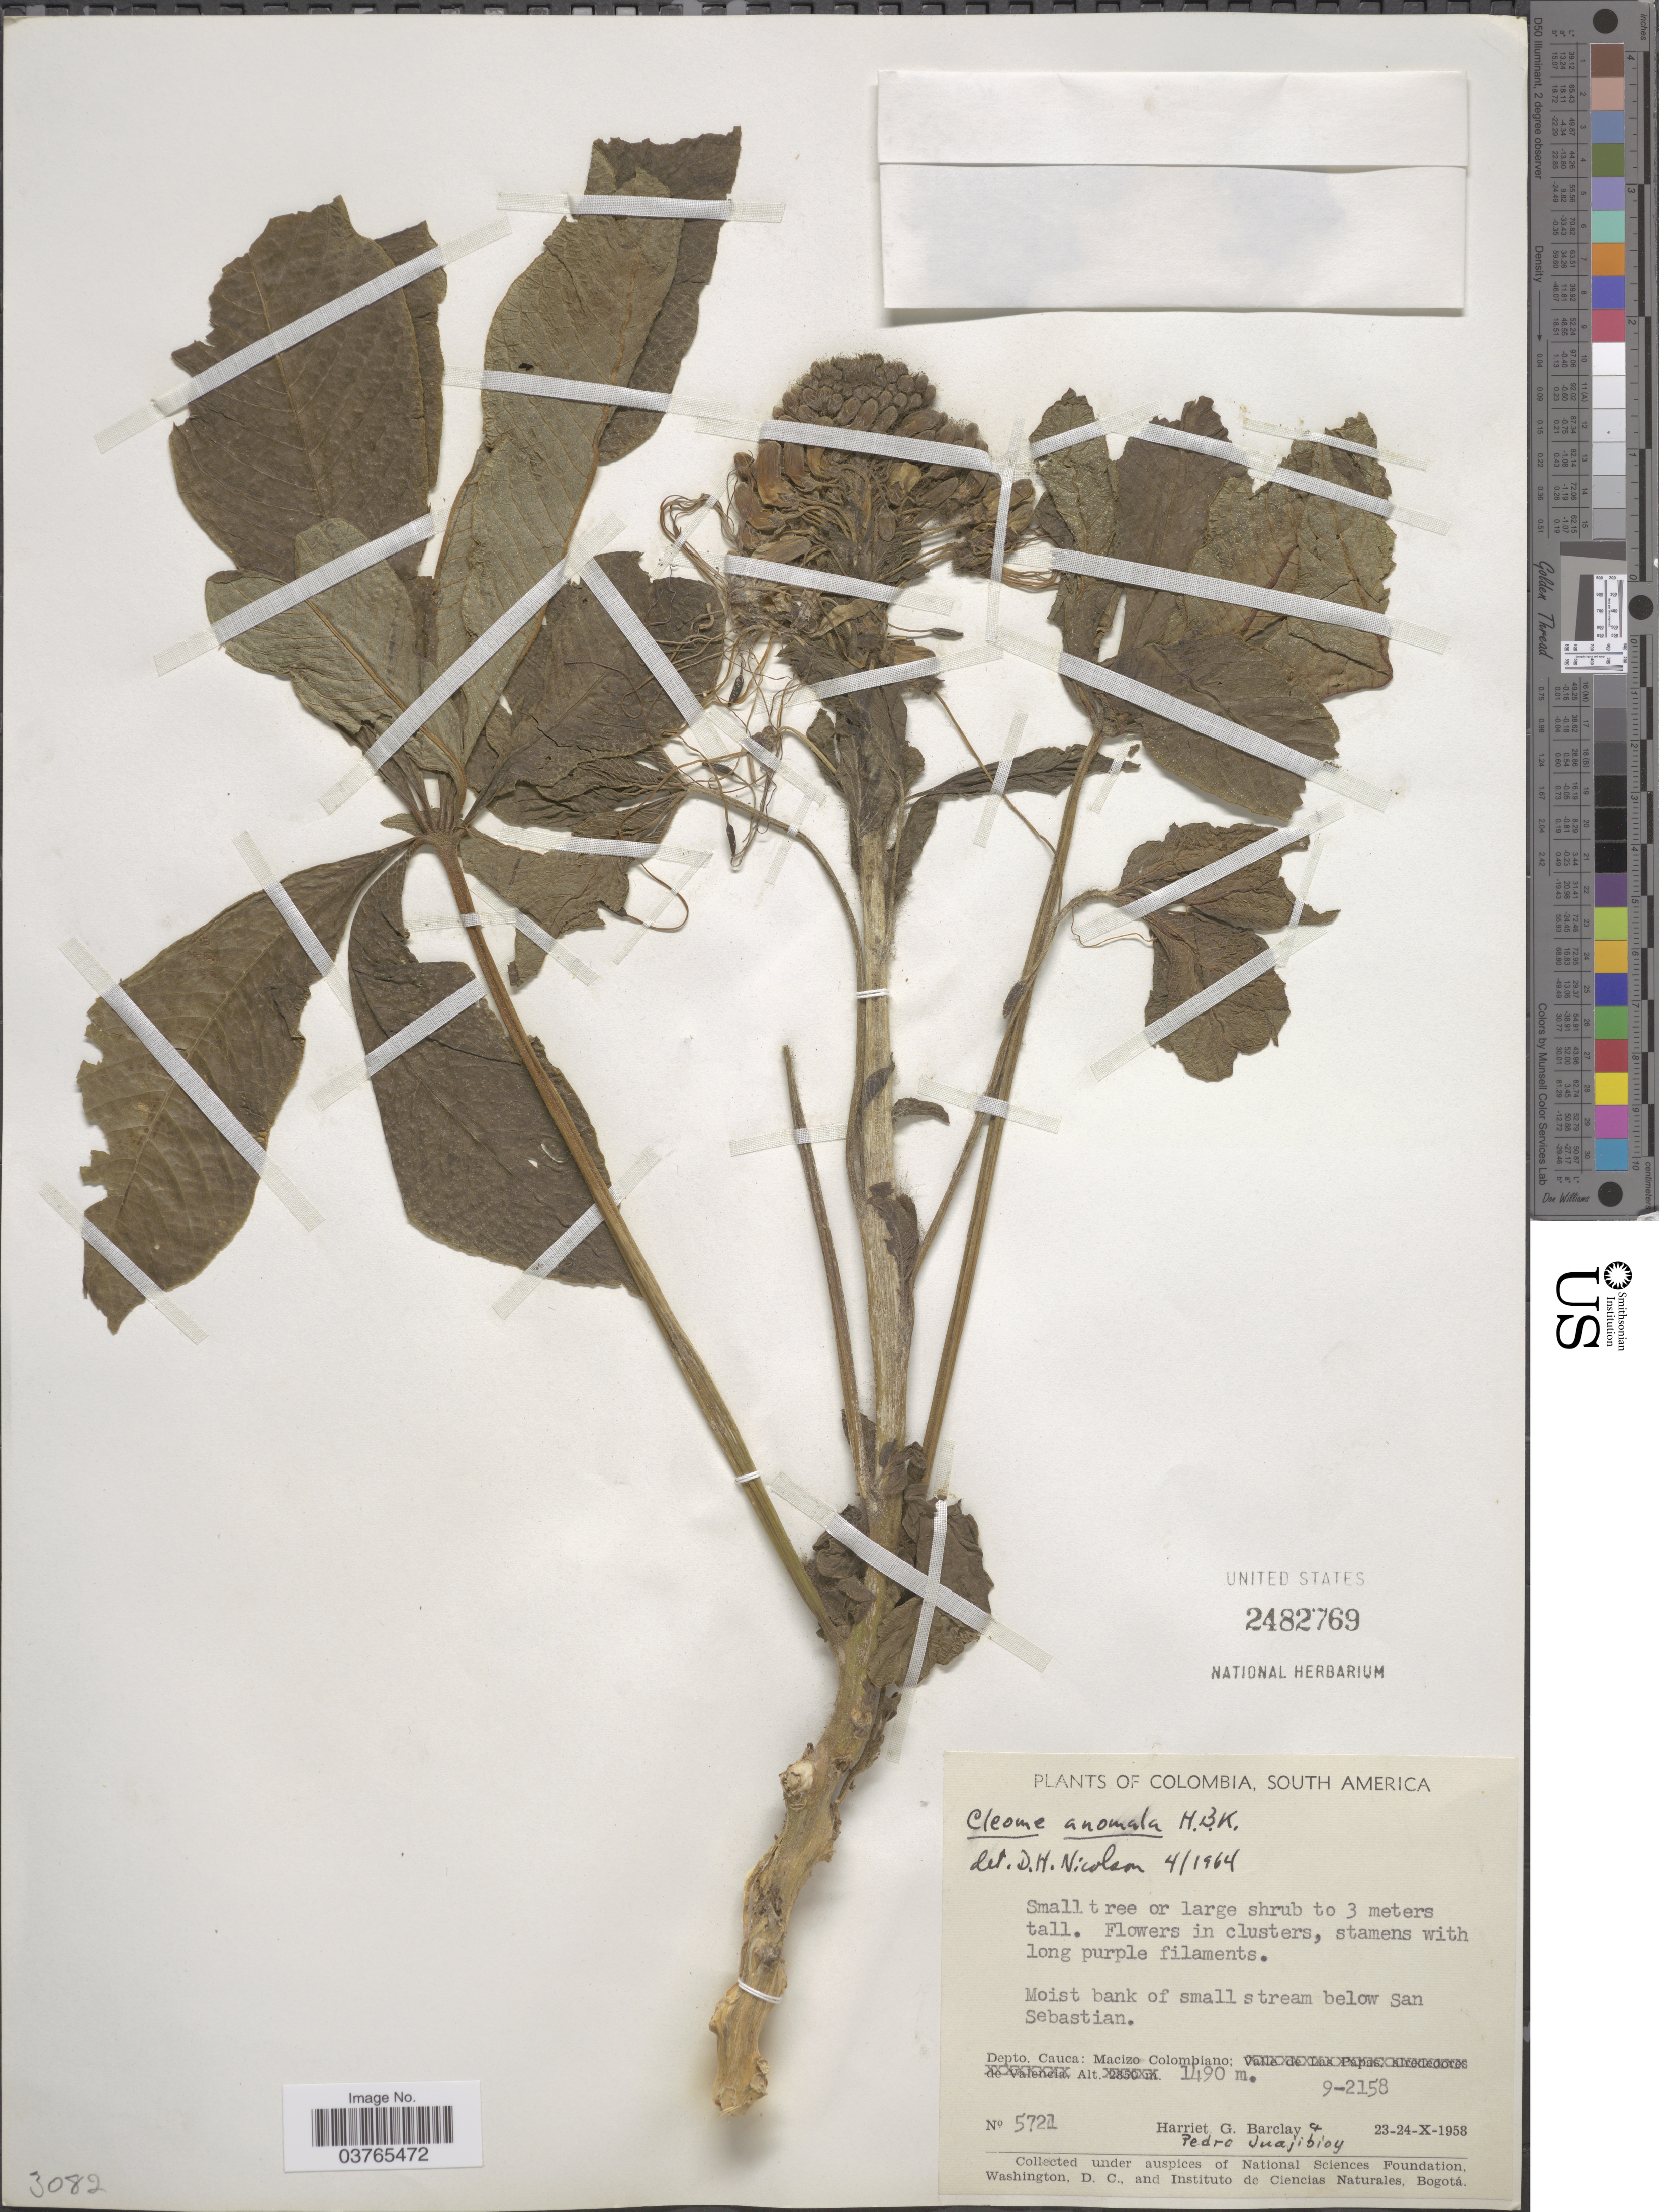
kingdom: Plantae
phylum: Tracheophyta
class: Magnoliopsida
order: Brassicales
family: Cleomaceae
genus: Andinocleome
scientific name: Andinocleome anomala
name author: (Kunth) Iltis ex E.M. McGinty & Roalson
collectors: H. G. Barclay & P. Juajibioy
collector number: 5721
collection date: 1958-10-23/1958-10-24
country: Colombia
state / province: Cauca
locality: Moist bank of small stream below San Sebastian. Depto. Cauca: Macizo Colombiano.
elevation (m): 1490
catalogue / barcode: US 2482769